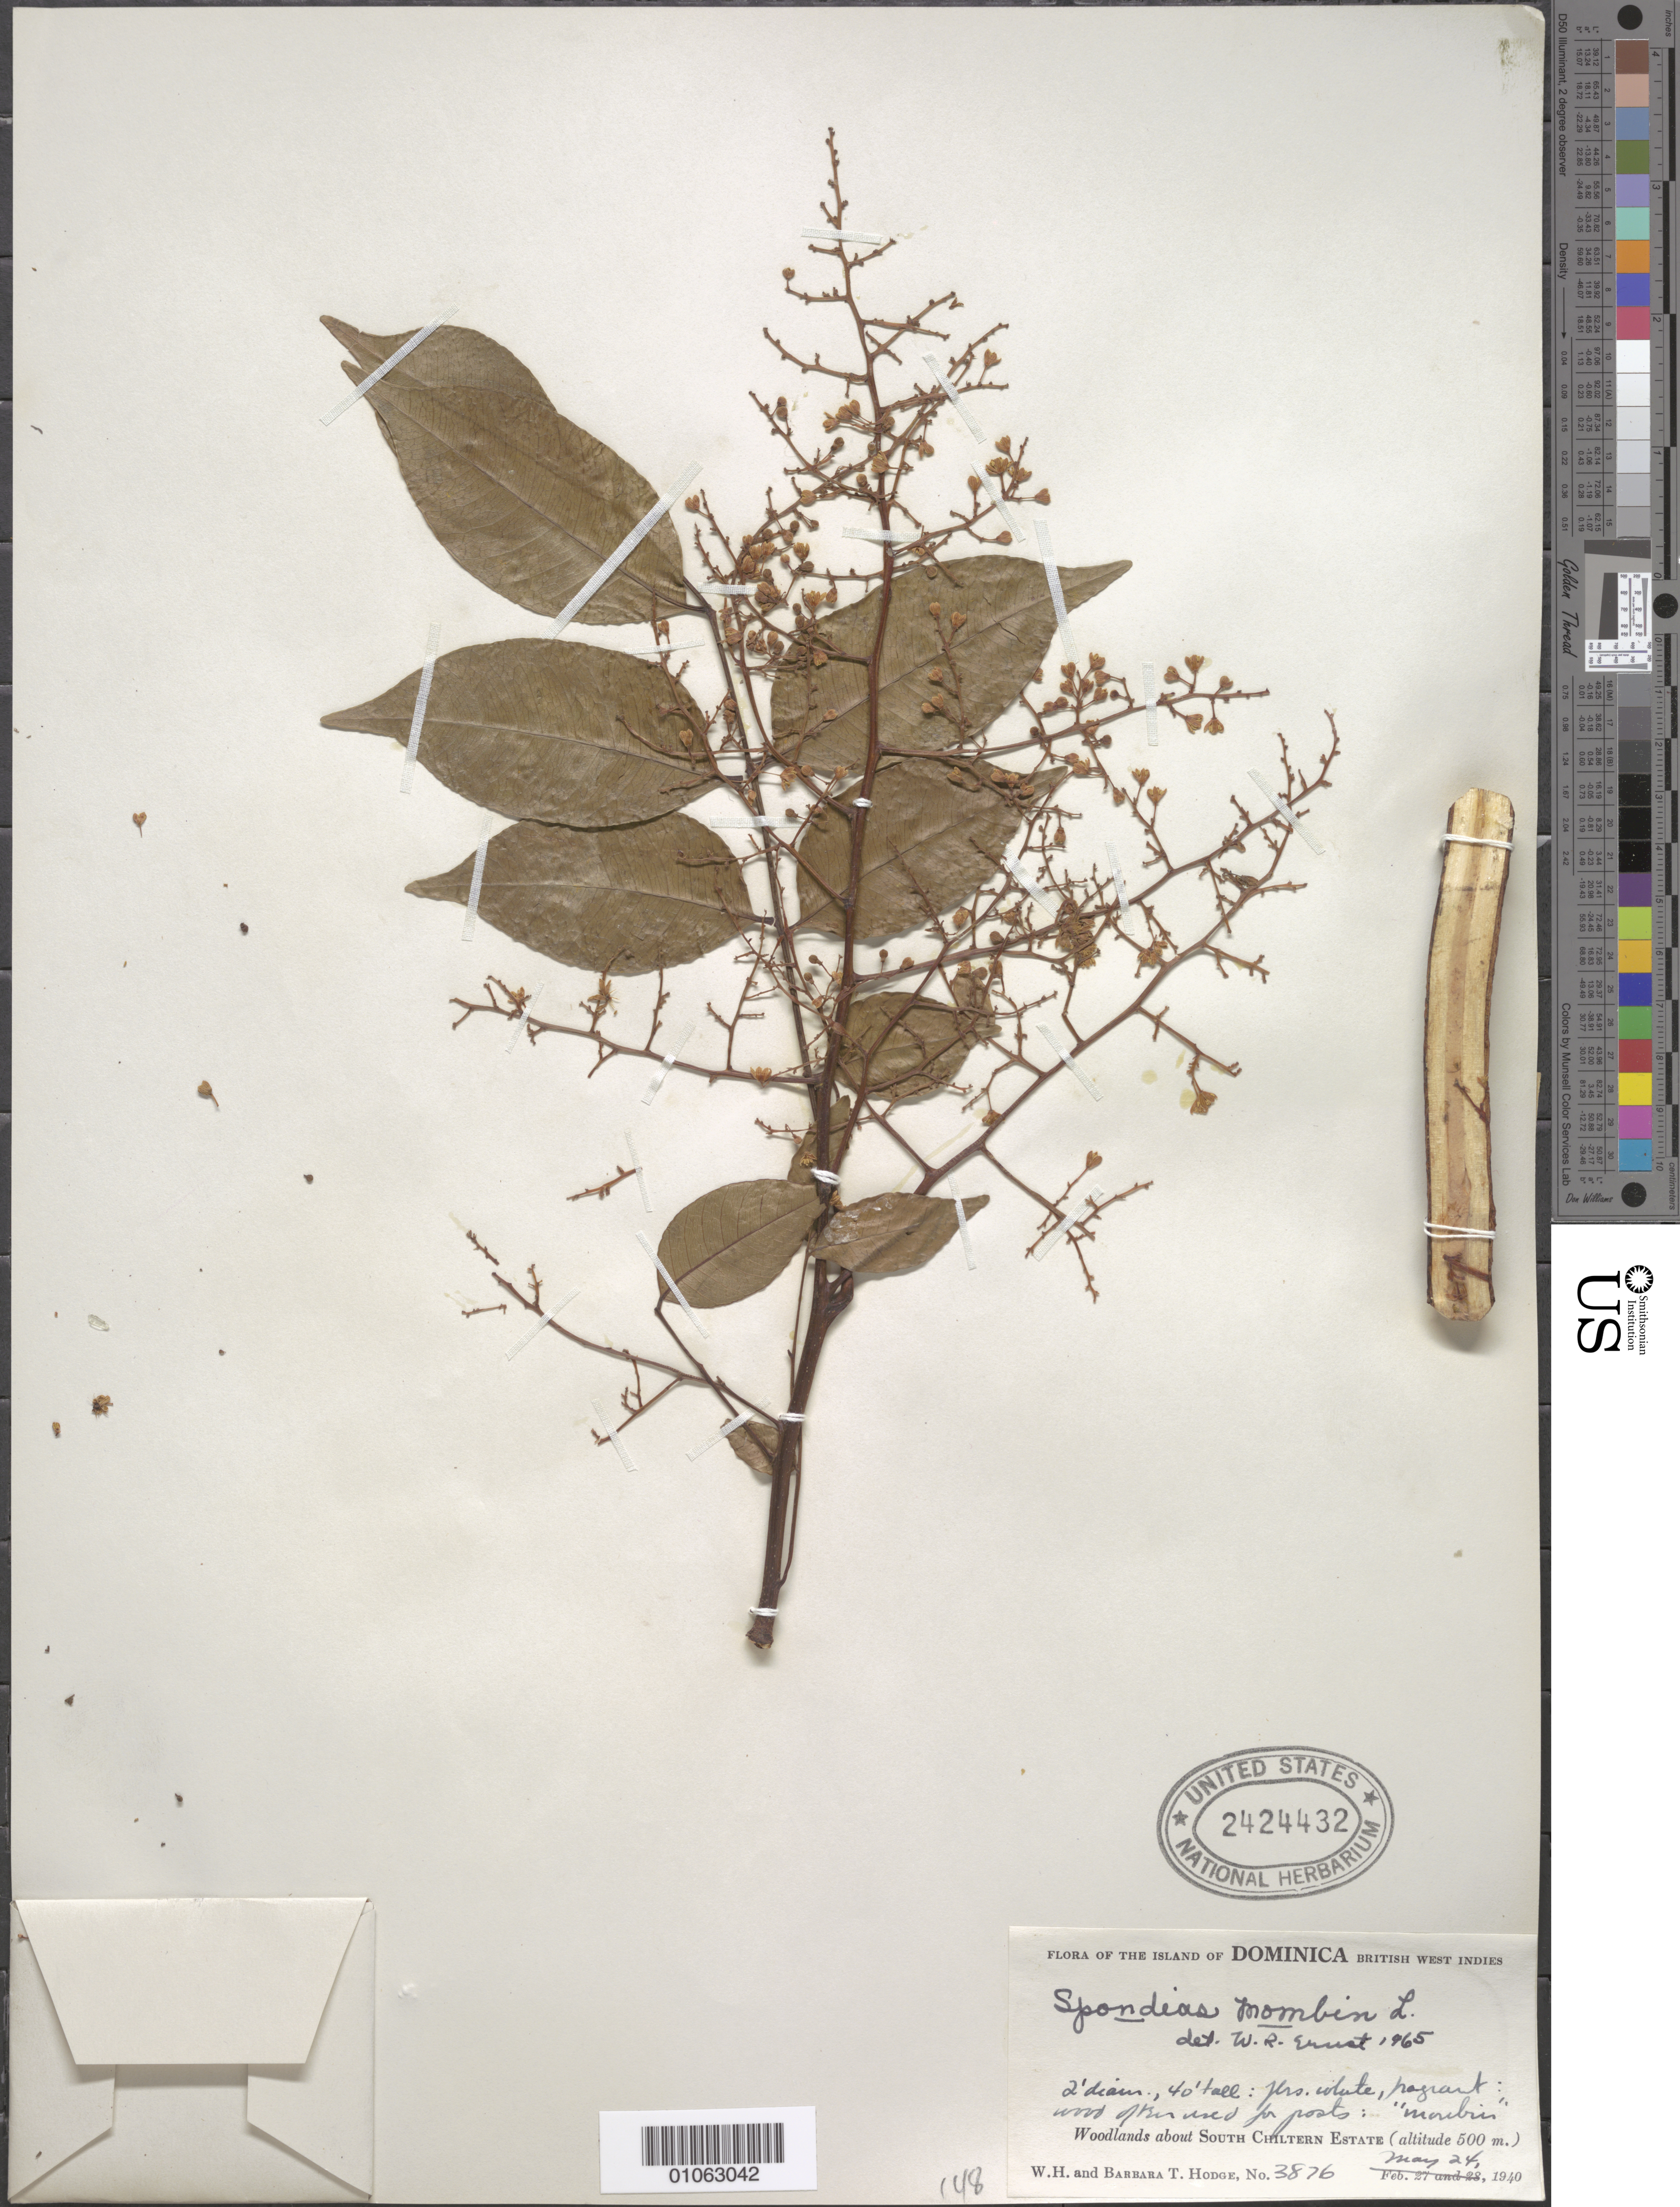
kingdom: Plantae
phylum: Tracheophyta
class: Magnoliopsida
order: Sapindales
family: Anacardiaceae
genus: Spondias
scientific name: Spondias mombin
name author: L.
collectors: B. Hodge & W. Hodge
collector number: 2876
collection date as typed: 24 May 1940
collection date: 1940-05-24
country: Dominica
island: Dominica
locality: Woodlands about Sotuth Chiltern estate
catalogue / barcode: US 2424432